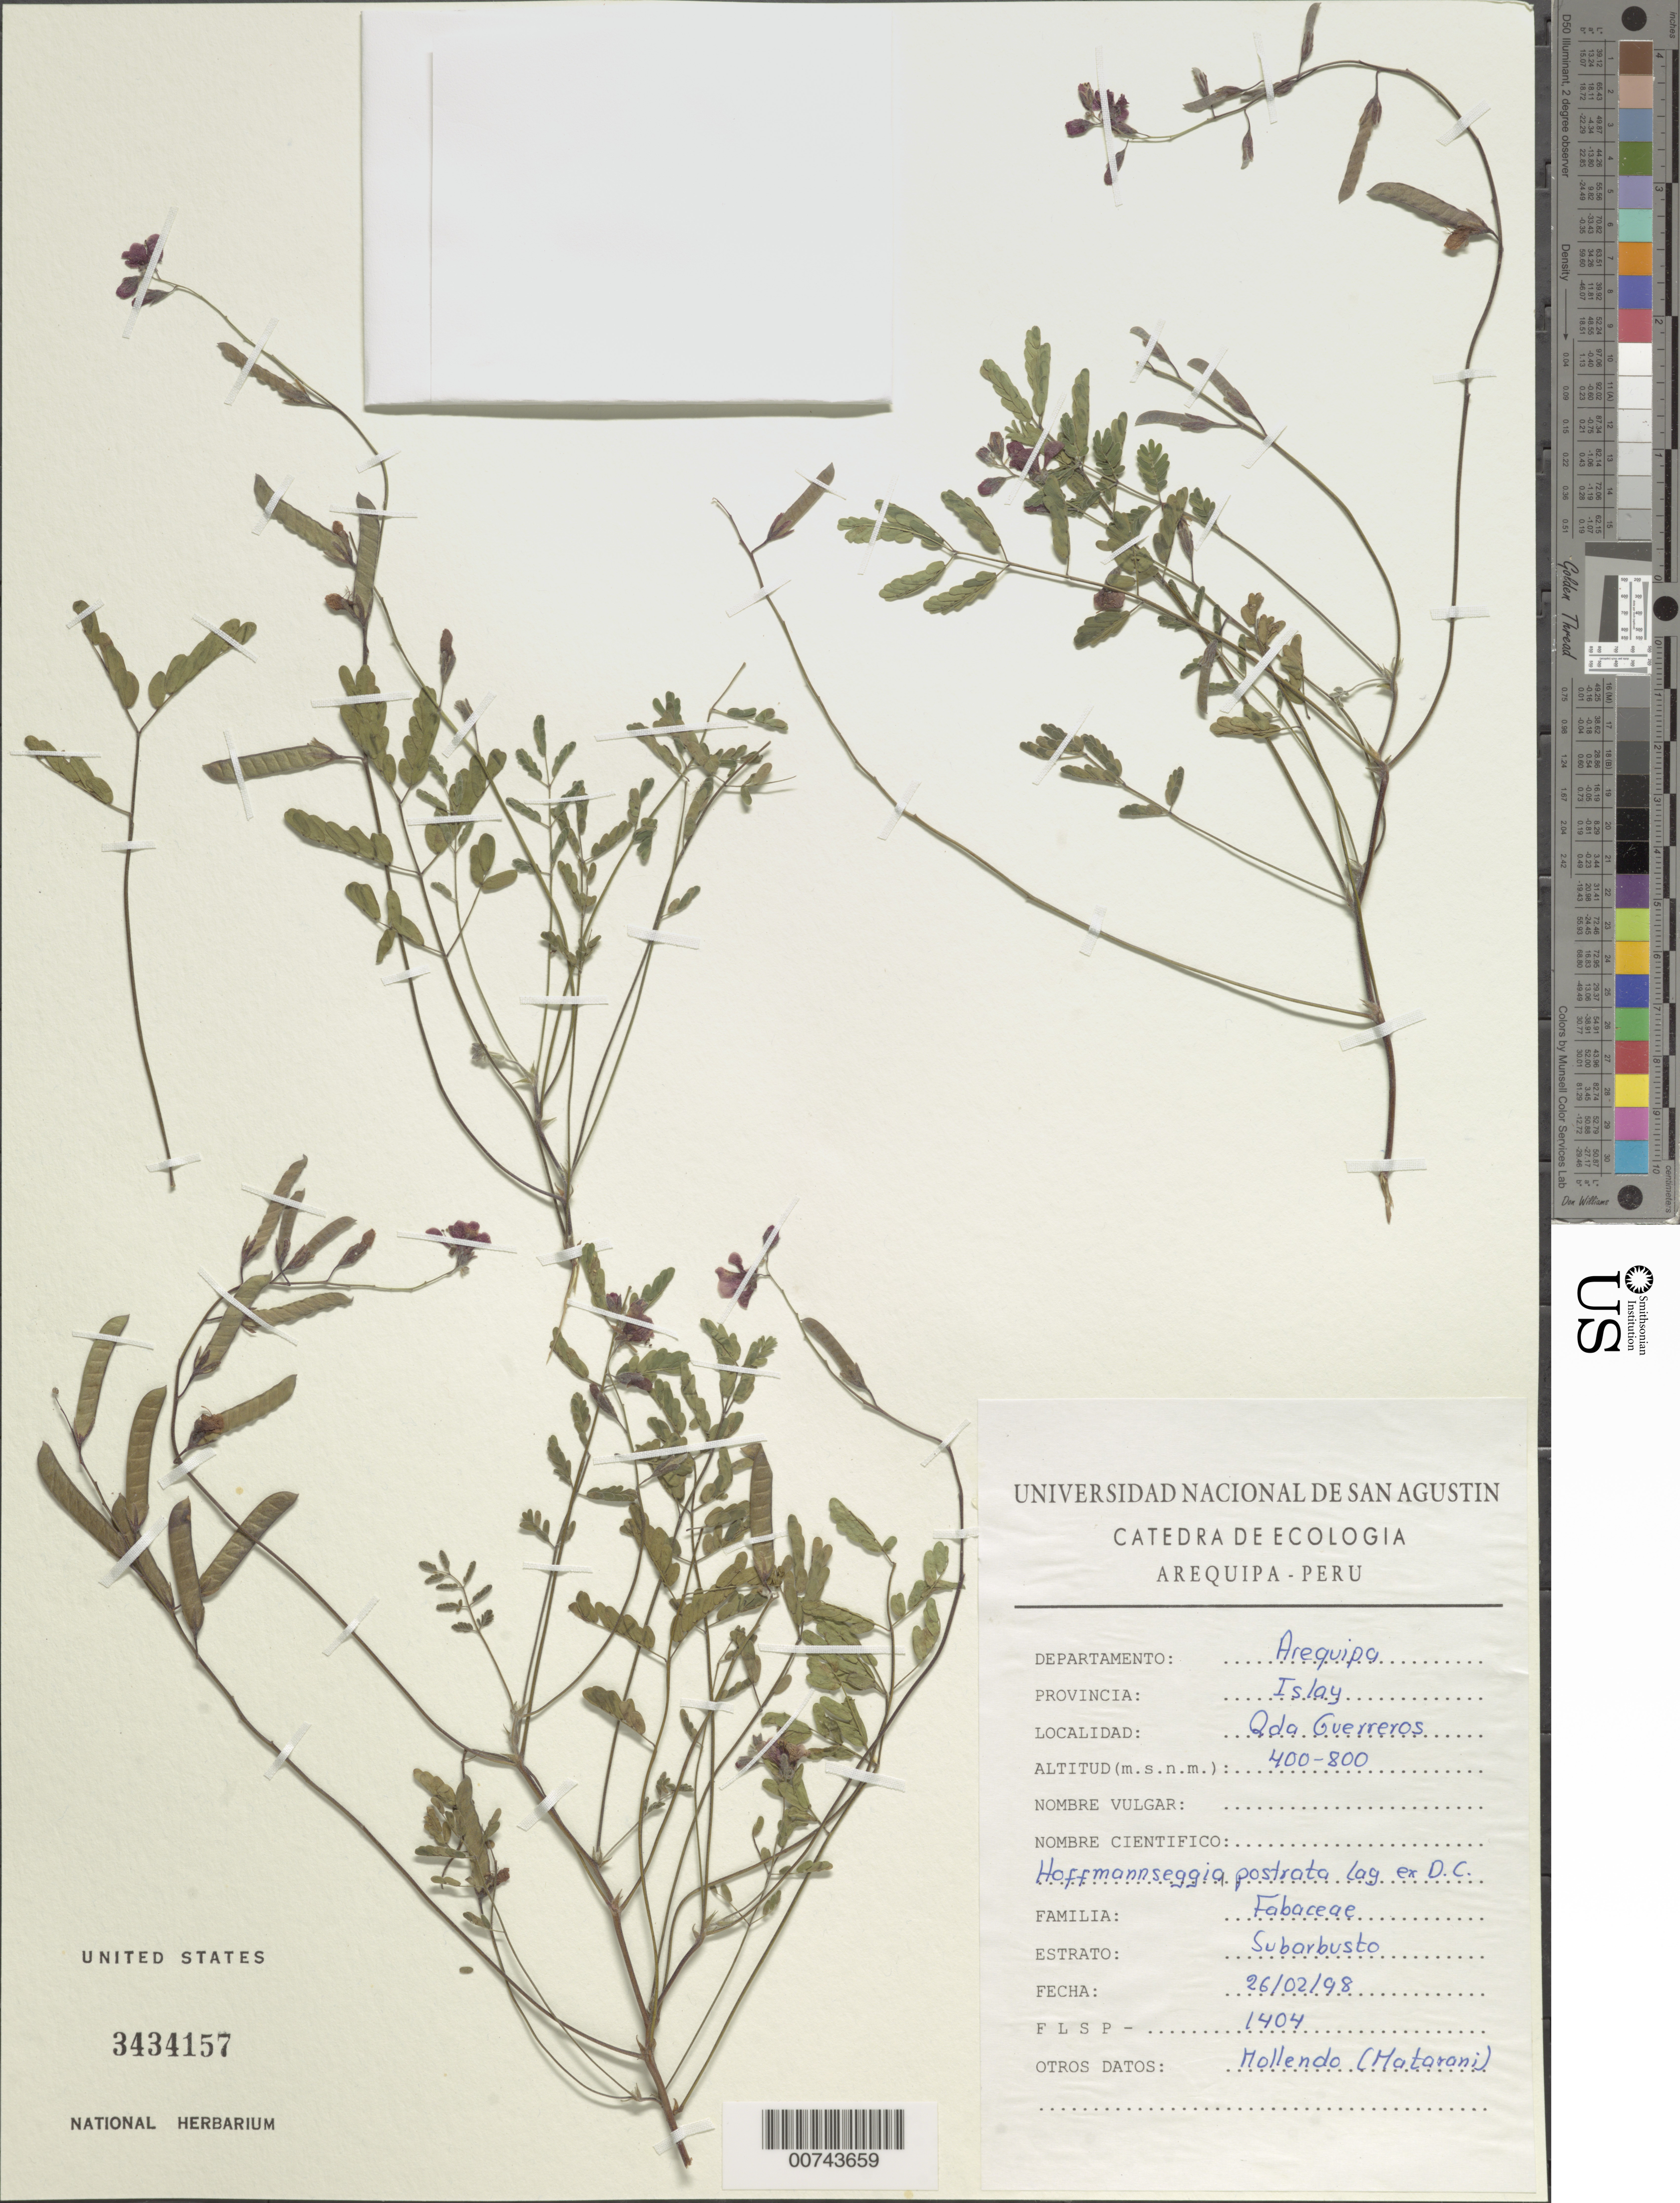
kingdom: Plantae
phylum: Tracheophyta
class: Magnoliopsida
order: Fabales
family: Fabaceae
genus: Hoffmannseggia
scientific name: Hoffmannseggia prostrata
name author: Lag. ex DC.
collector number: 1404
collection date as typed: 26 Feb 1998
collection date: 1998-02-26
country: Peru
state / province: Arequipa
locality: Islay, Oda [?] Guerreros - Mollendo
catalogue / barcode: US 34343157